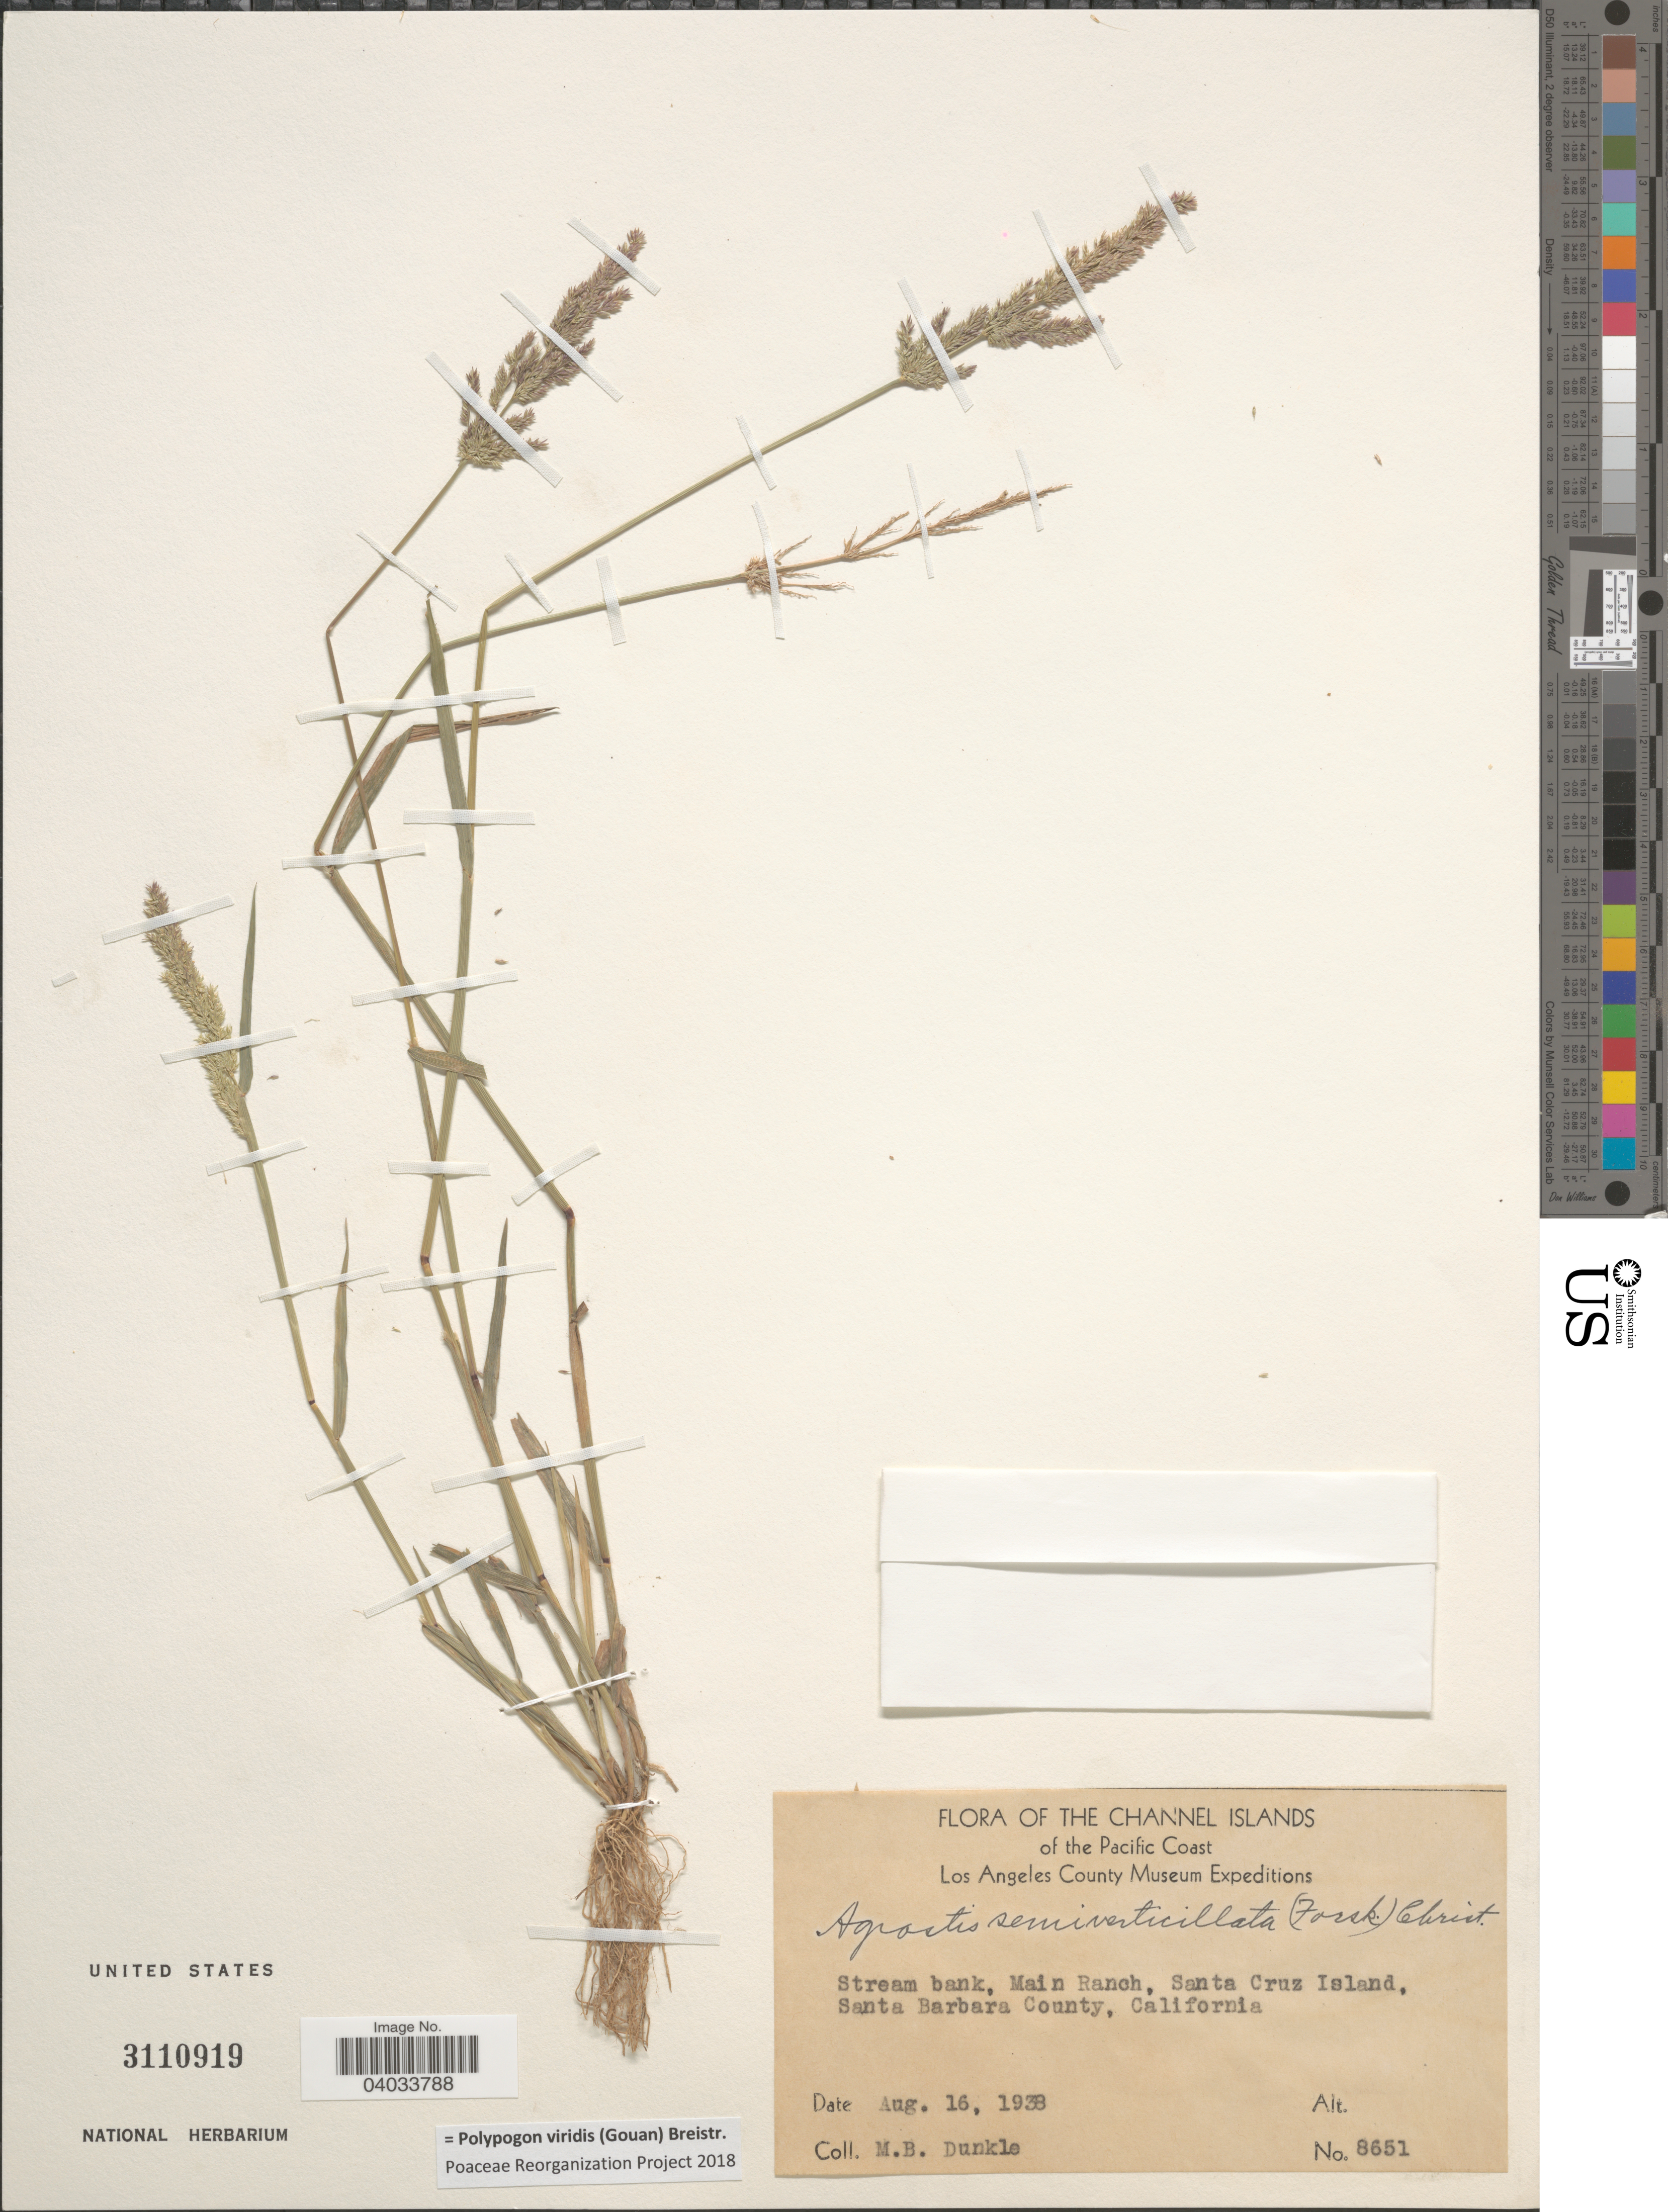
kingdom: Plantae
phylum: Tracheophyta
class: Liliopsida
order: Poales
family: Poaceae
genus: Polypogon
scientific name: Polypogon viridis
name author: (Gouan) Breistroffer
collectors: M. Dunkle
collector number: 8651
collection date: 1938-08-16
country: United States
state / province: California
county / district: Santa Barbara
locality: Channel Islands of the Pacific Coast. Stream bank, Main Ranch, Santa Cruz Island, Santa Barbara County.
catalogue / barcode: US 3110919